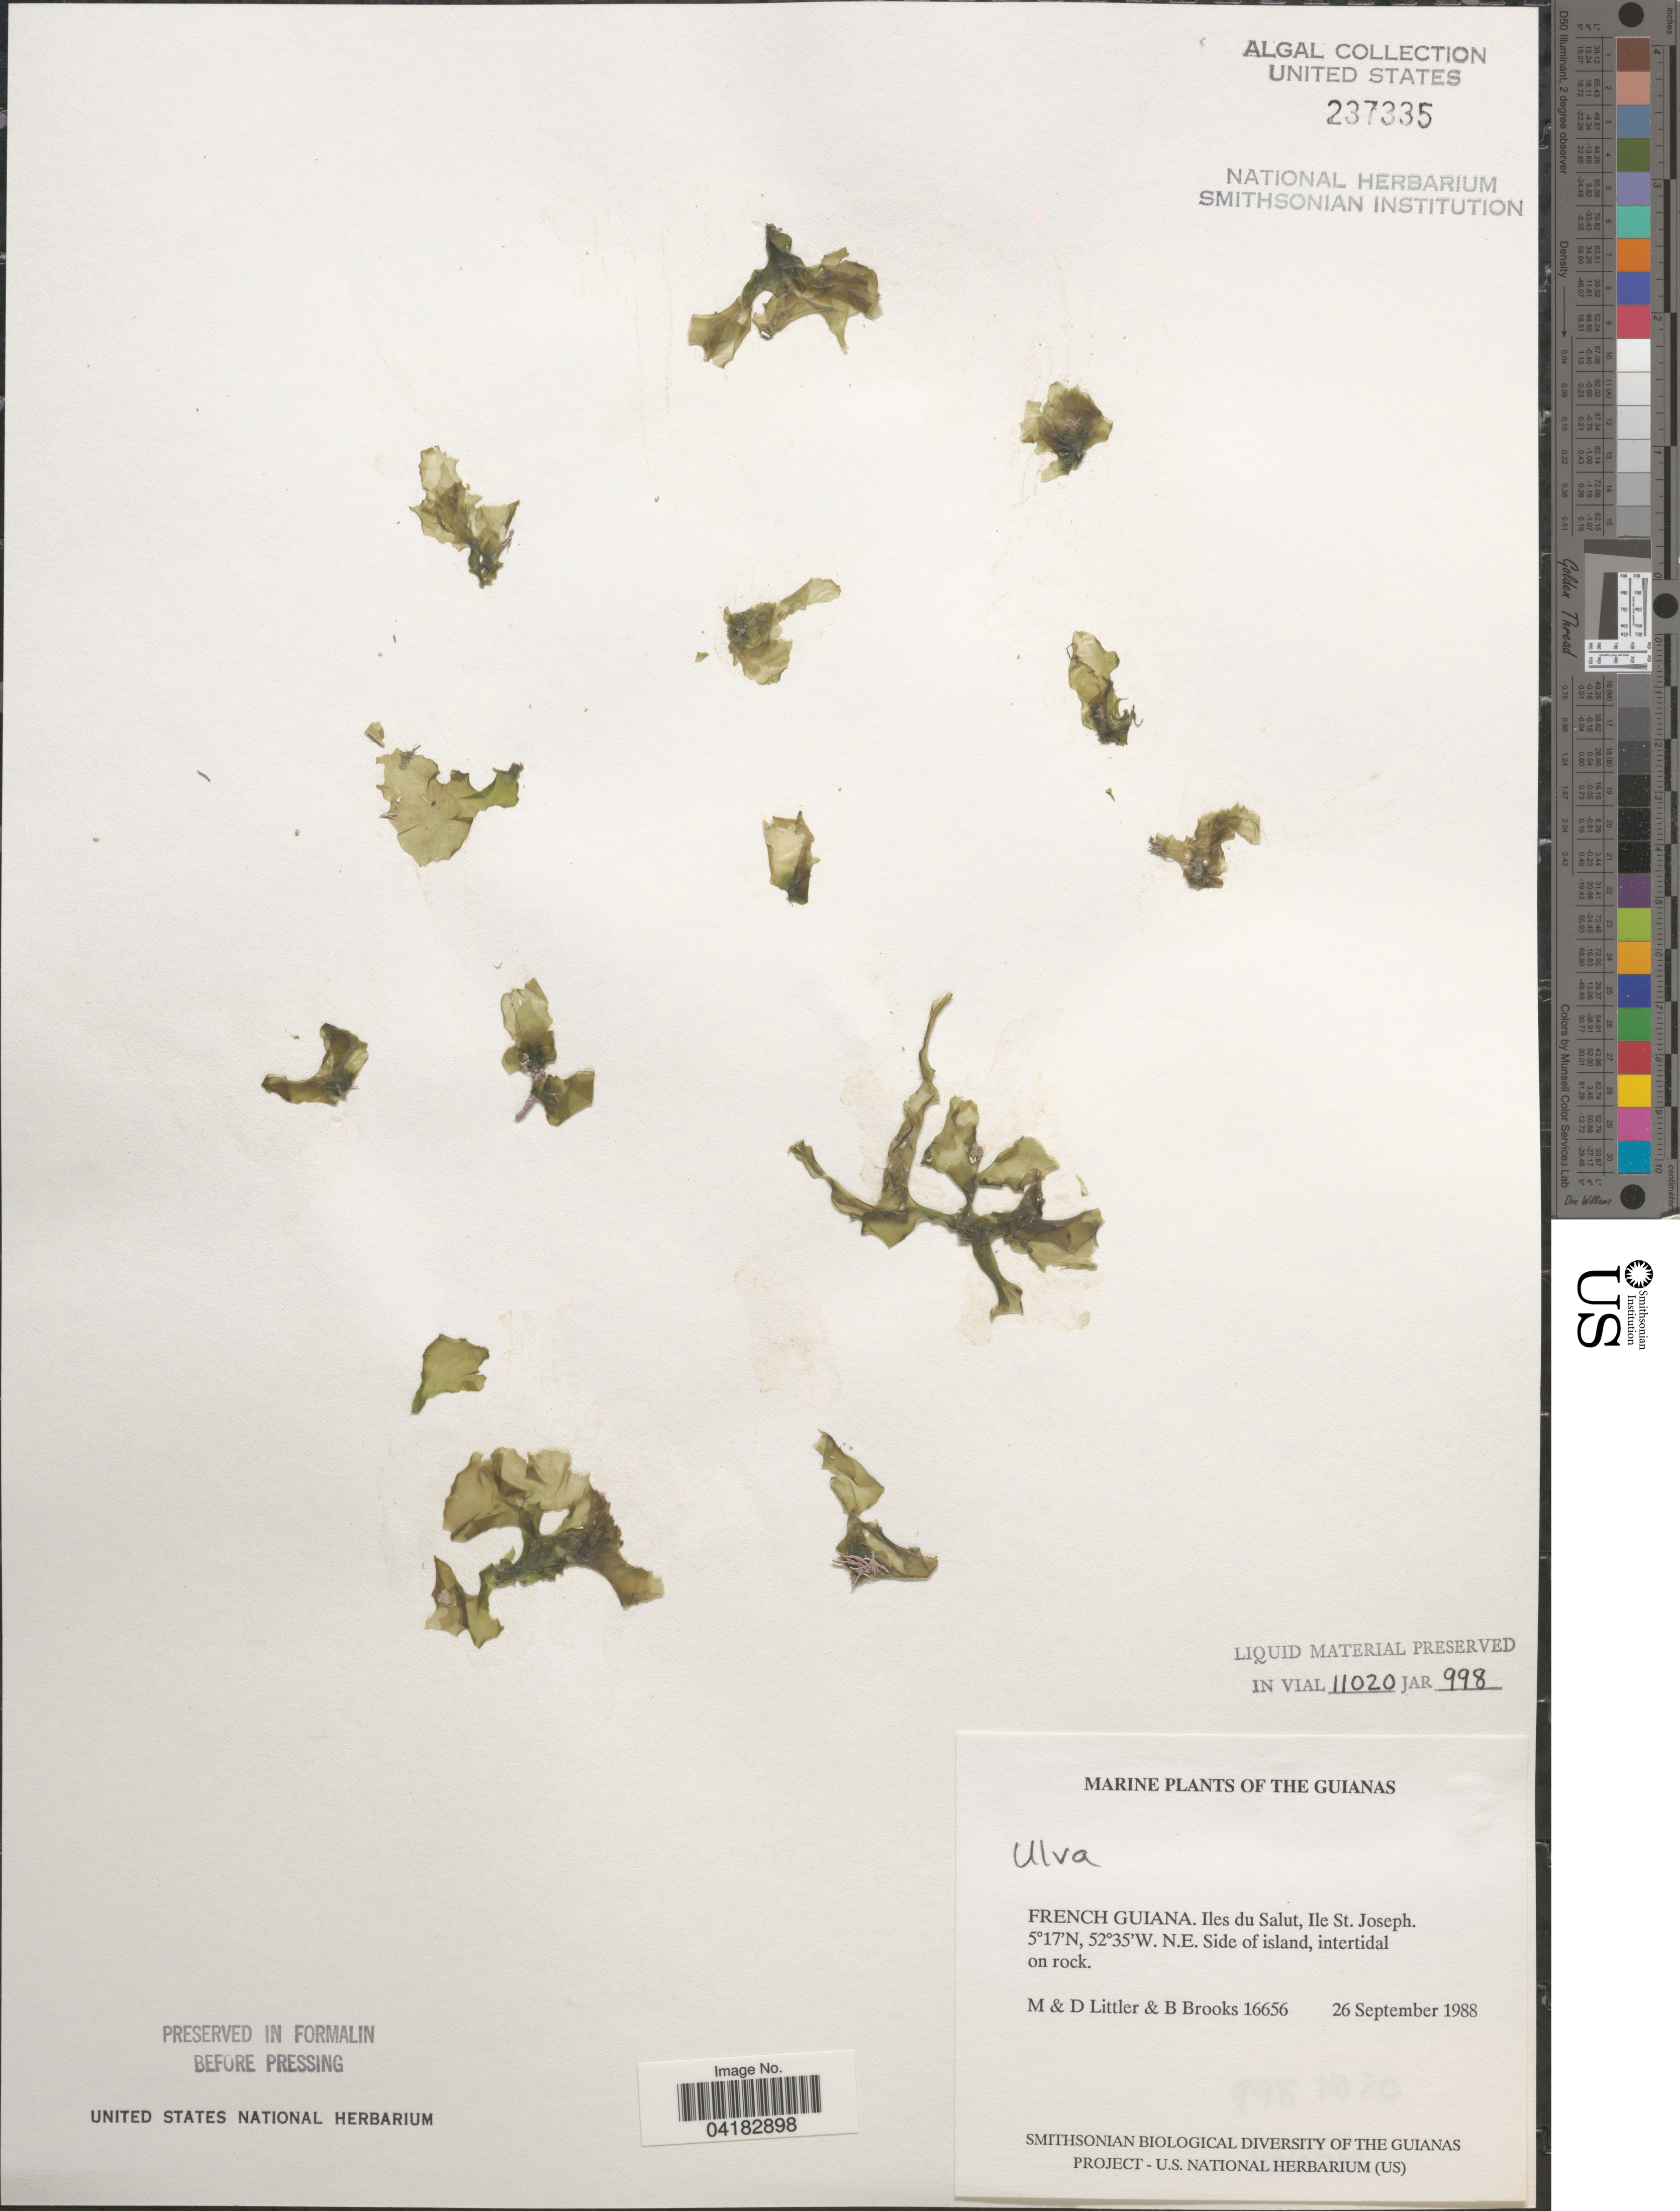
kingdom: Plantae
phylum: Chlorophyta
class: Ulvophyceae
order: Ulvales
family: Ulvaceae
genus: Ulva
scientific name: Ulva sp.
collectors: M. Littler, D. S. Littler & B. Brooks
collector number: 16656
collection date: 1988-09-26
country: French Guiana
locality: Guianas. Iles du Salut, Ile St. Joseph. Side of island.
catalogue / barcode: US 237335